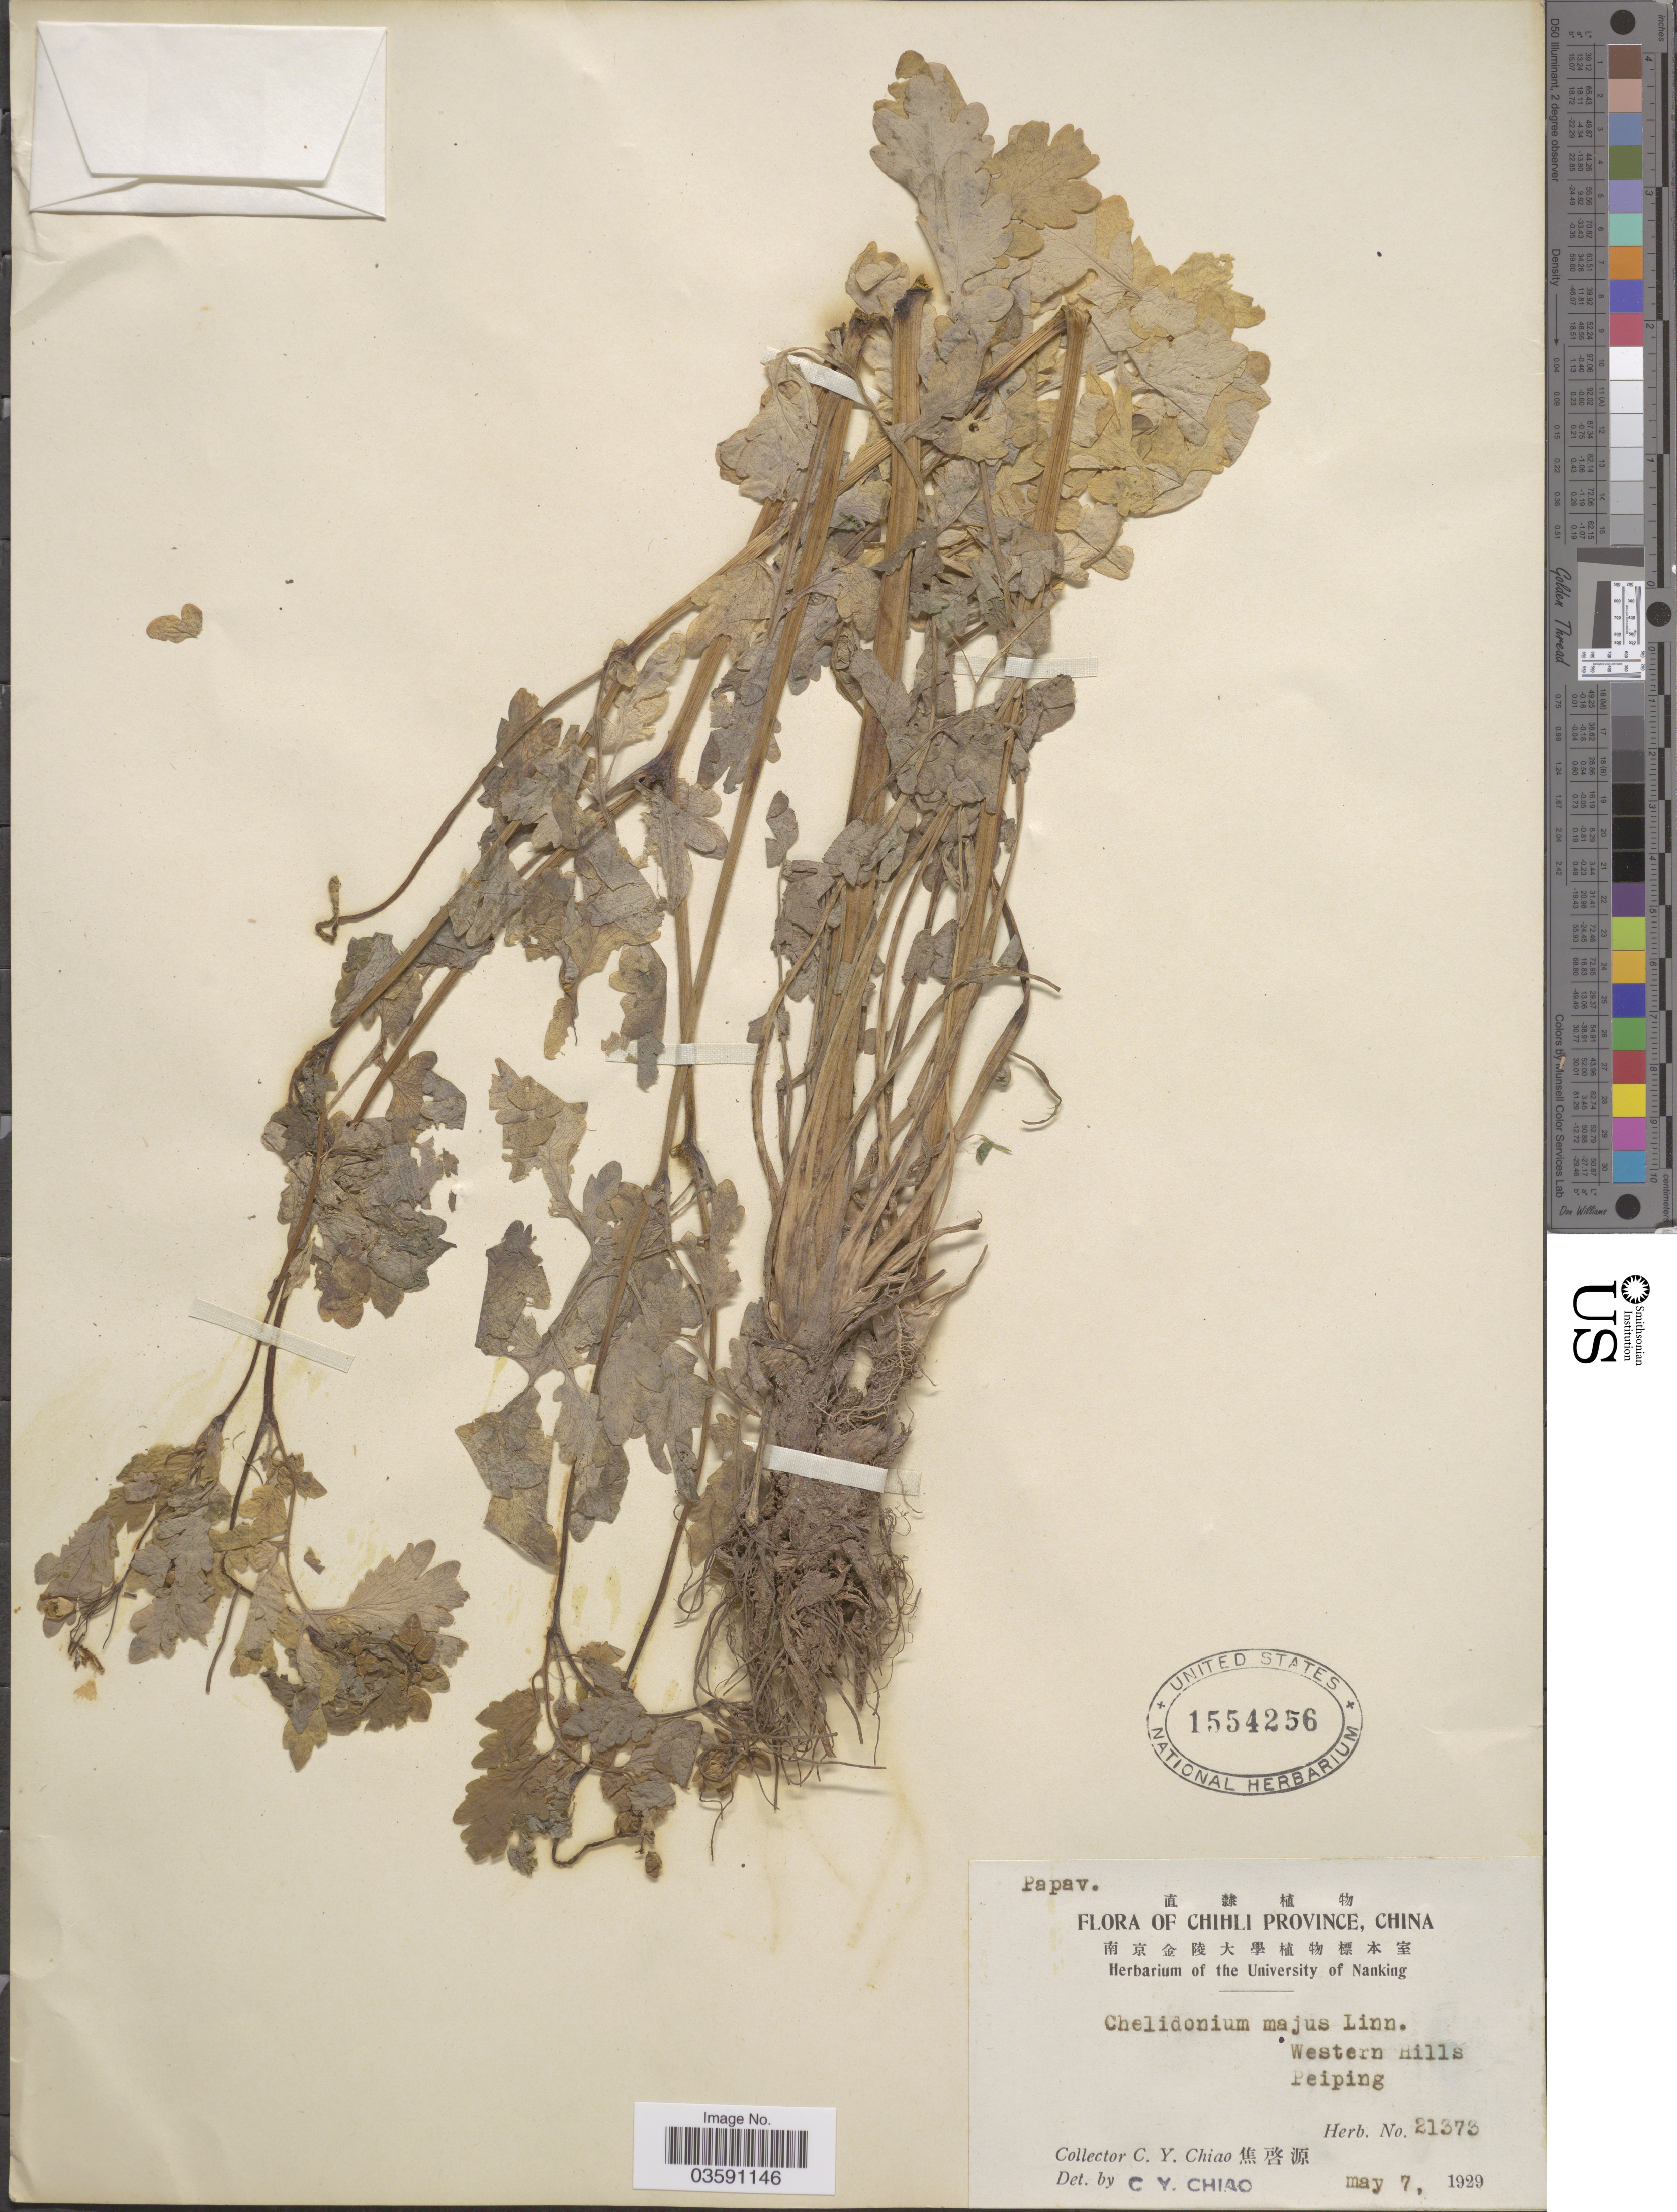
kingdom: Plantae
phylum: Tracheophyta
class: Magnoliopsida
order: Ranunculales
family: Papaveraceae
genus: Chelidonium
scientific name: Chelidonium majus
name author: L.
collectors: C. Y. Chiao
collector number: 21373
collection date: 1929-05-07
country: China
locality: Chihli Province. Western Hills. Peiping.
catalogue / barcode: US 1554256